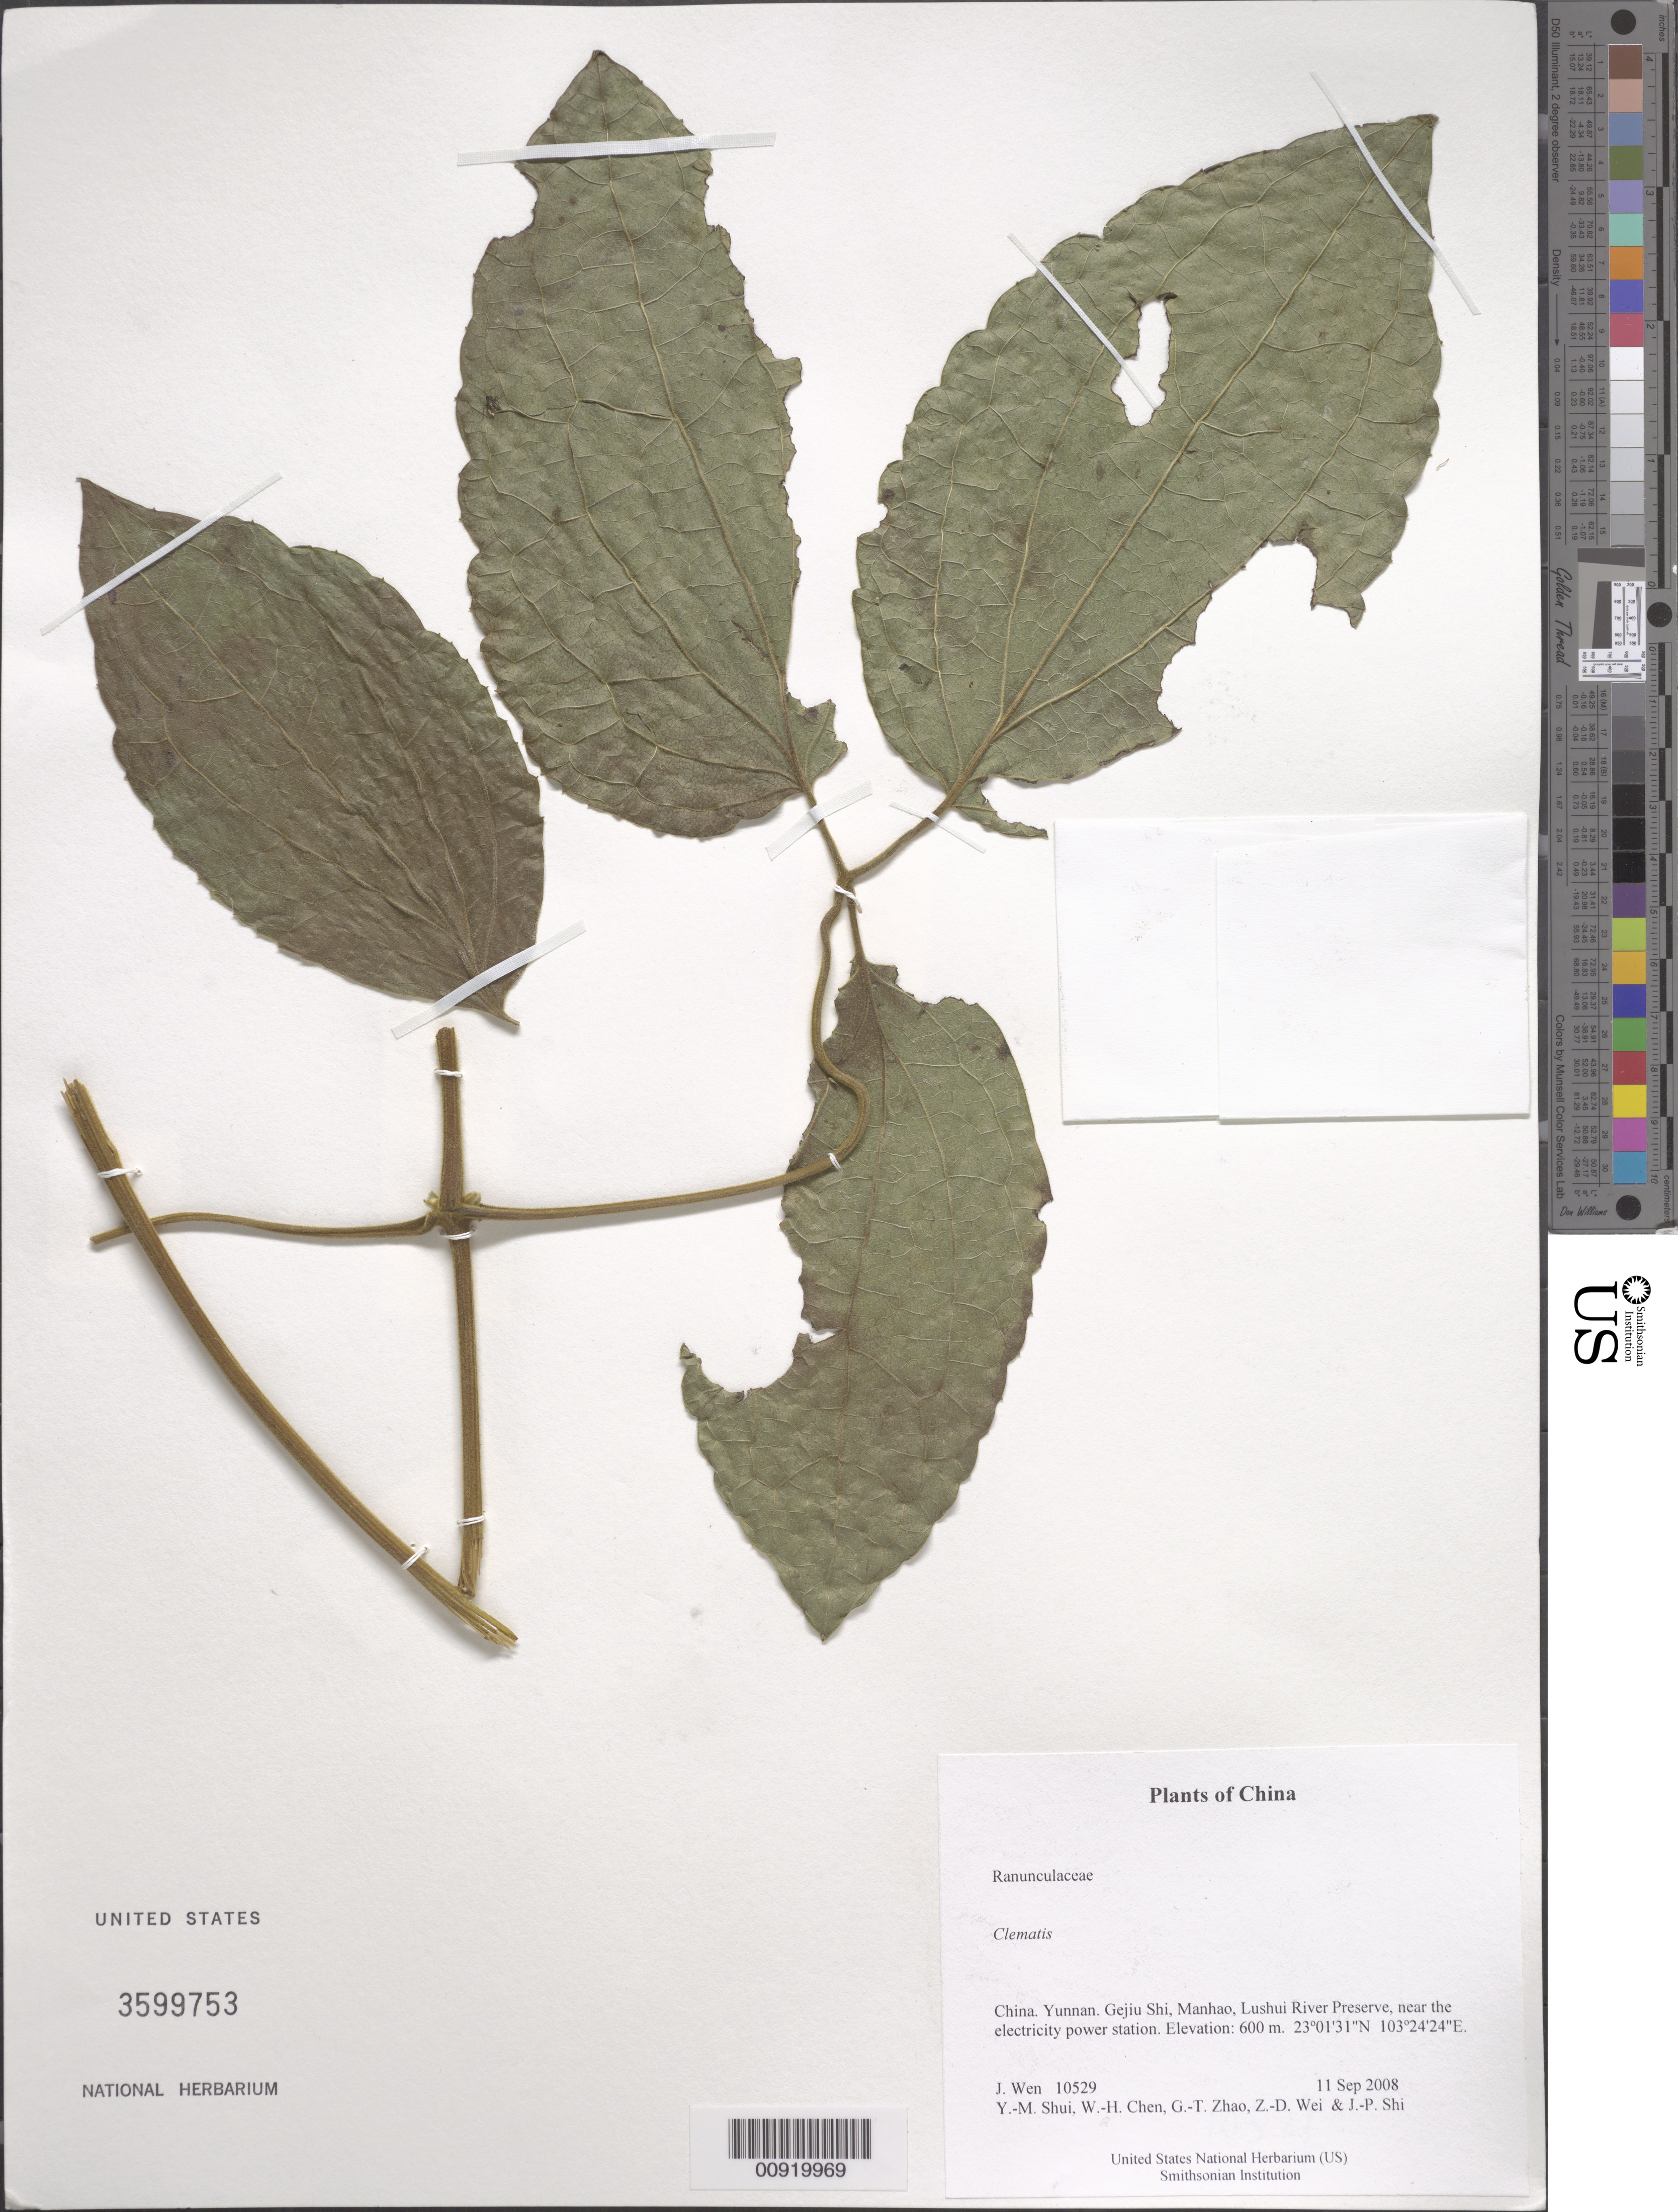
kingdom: Plantae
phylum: Tracheophyta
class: Magnoliopsida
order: Ranunculales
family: Ranunculaceae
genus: Clematis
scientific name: Clematis sp.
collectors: J. Wen, Y. Shui, W. Chen, G. Zhao, Z. Wei & J. Shi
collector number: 10529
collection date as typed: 11 Sep 2008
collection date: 2008-09-11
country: China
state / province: Yunnan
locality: Gejiu Shi, Manhao, Lushui River Preserve, near the electricity power station.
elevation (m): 600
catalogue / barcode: US 3599753